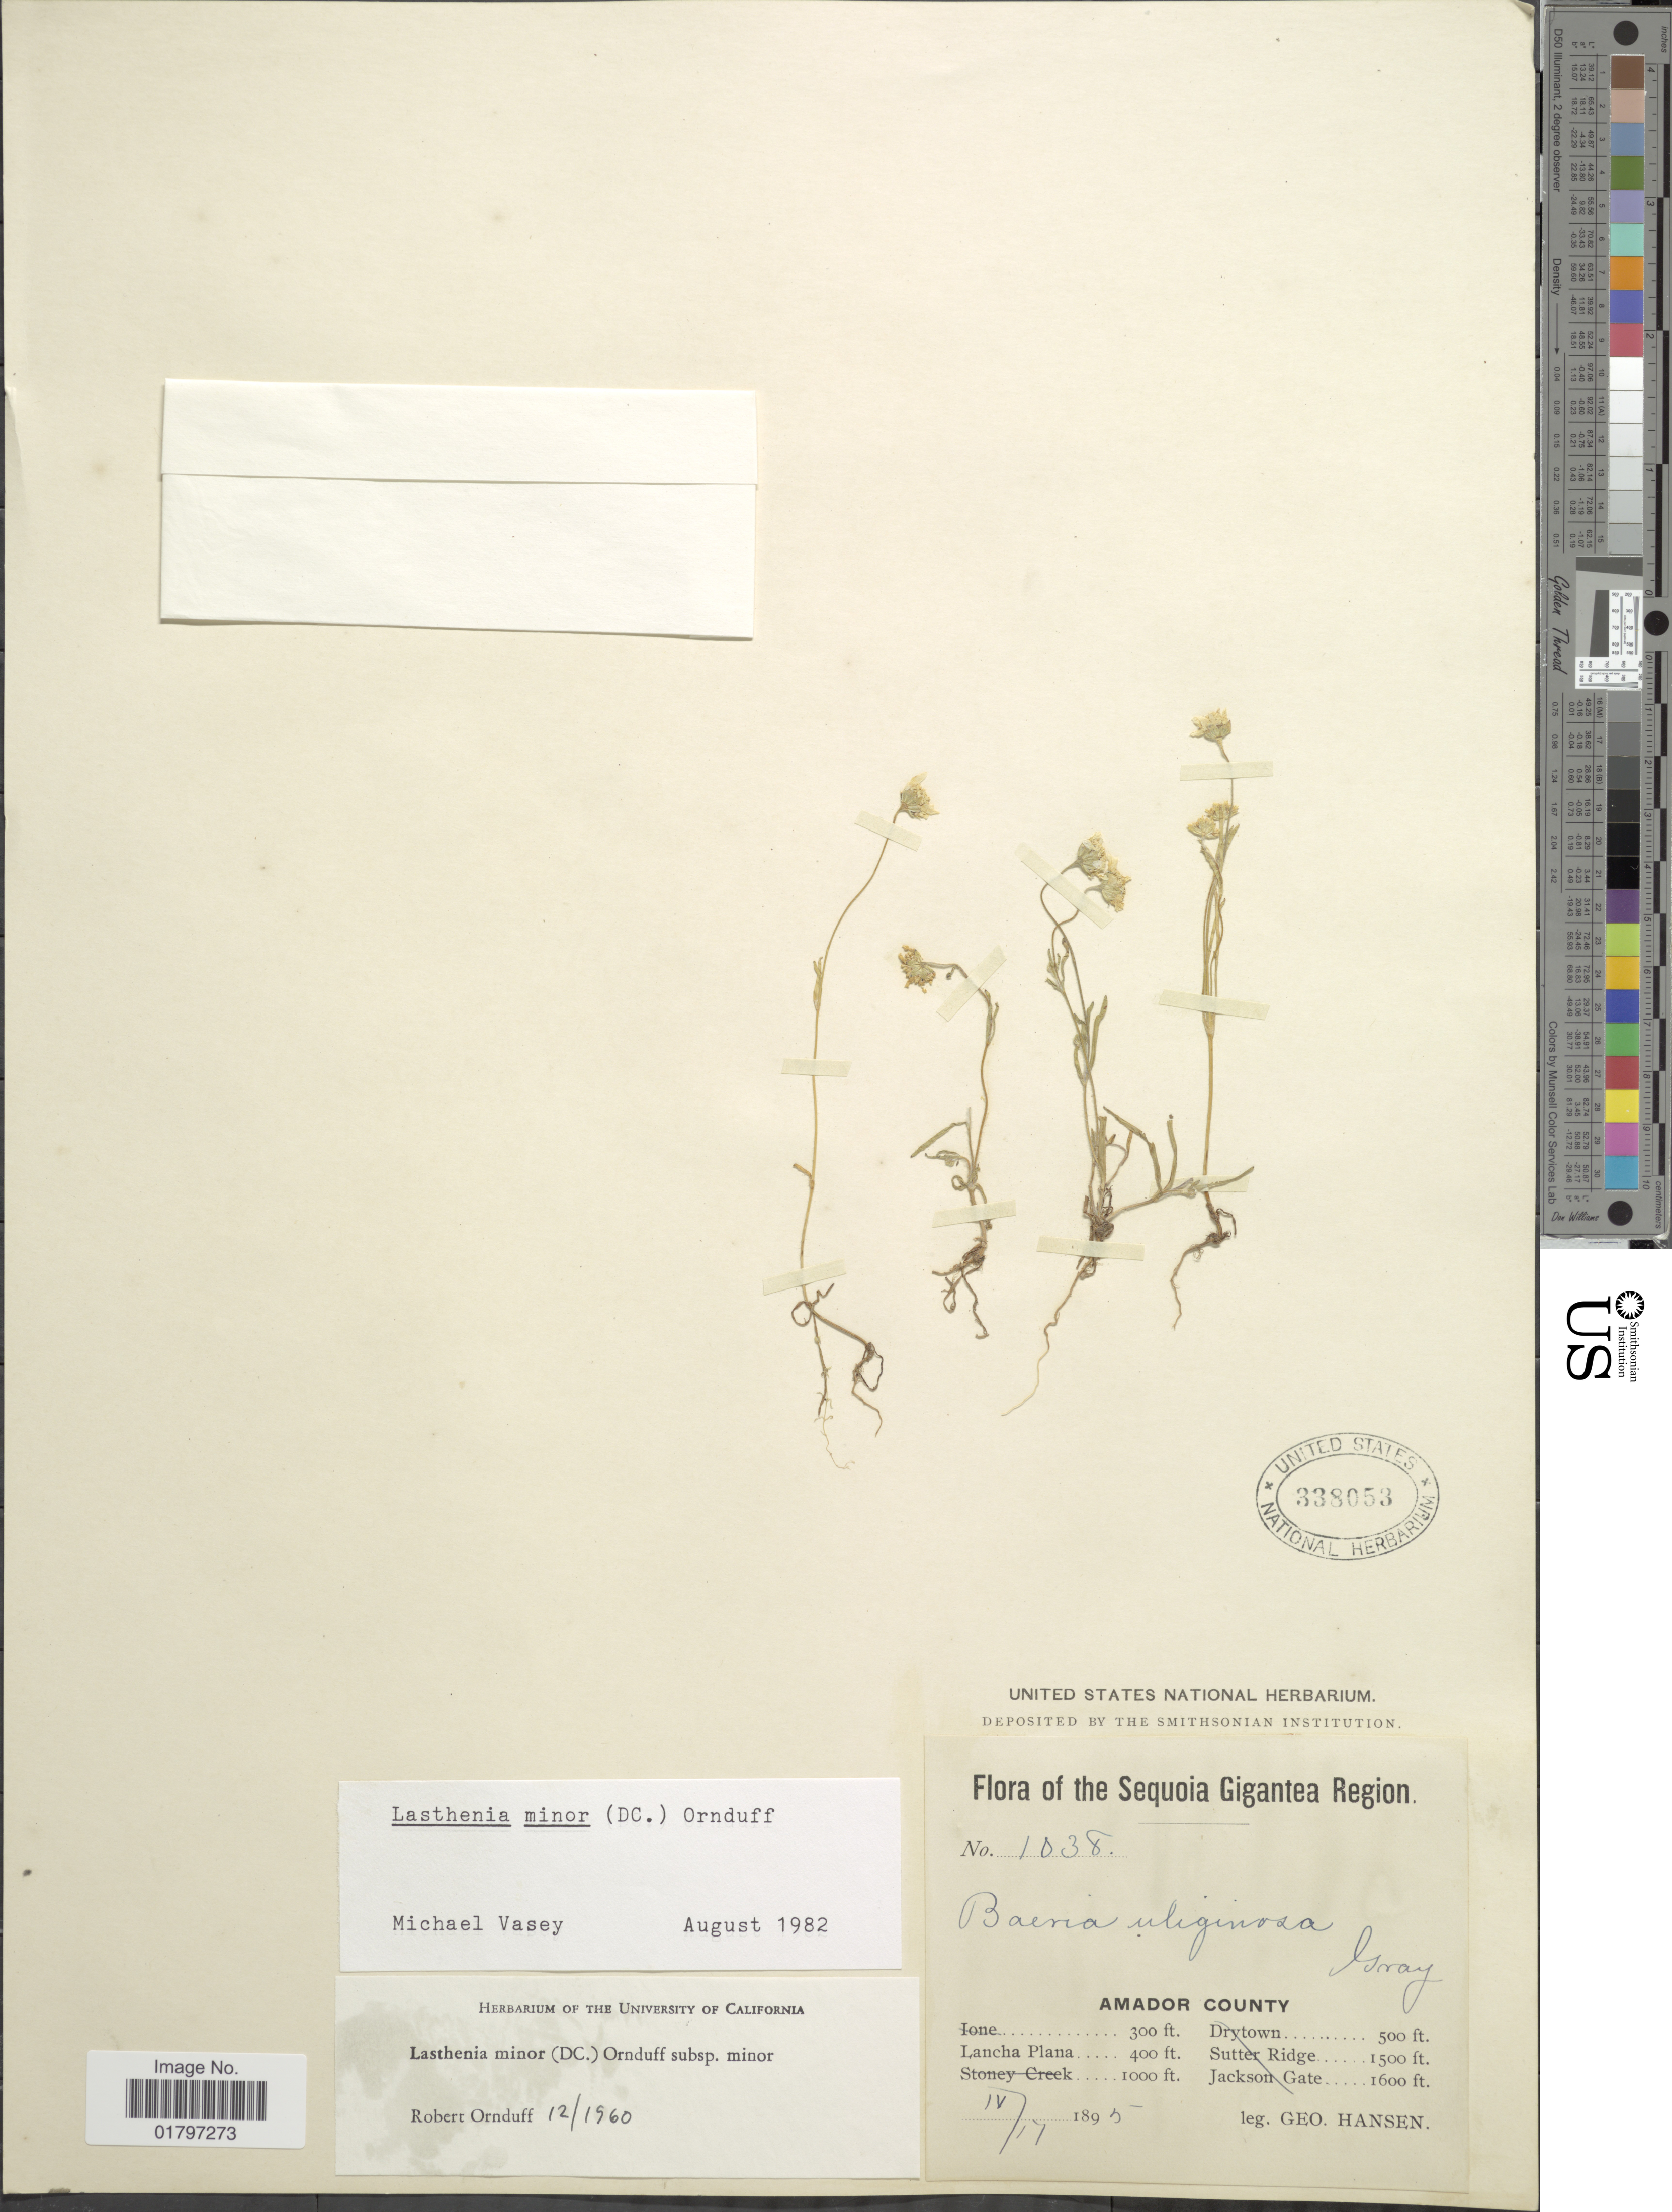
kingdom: Plantae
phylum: Tracheophyta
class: Magnoliopsida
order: Asterales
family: Asteraceae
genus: Lasthenia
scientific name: Lasthenia minor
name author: (DC.) Ornduff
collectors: G. Hansen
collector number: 1038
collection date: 1895-04-17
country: United States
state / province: California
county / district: Amador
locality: Sequoia Gigantea Region. Amador County. Lancha Plana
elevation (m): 122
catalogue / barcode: US 338053